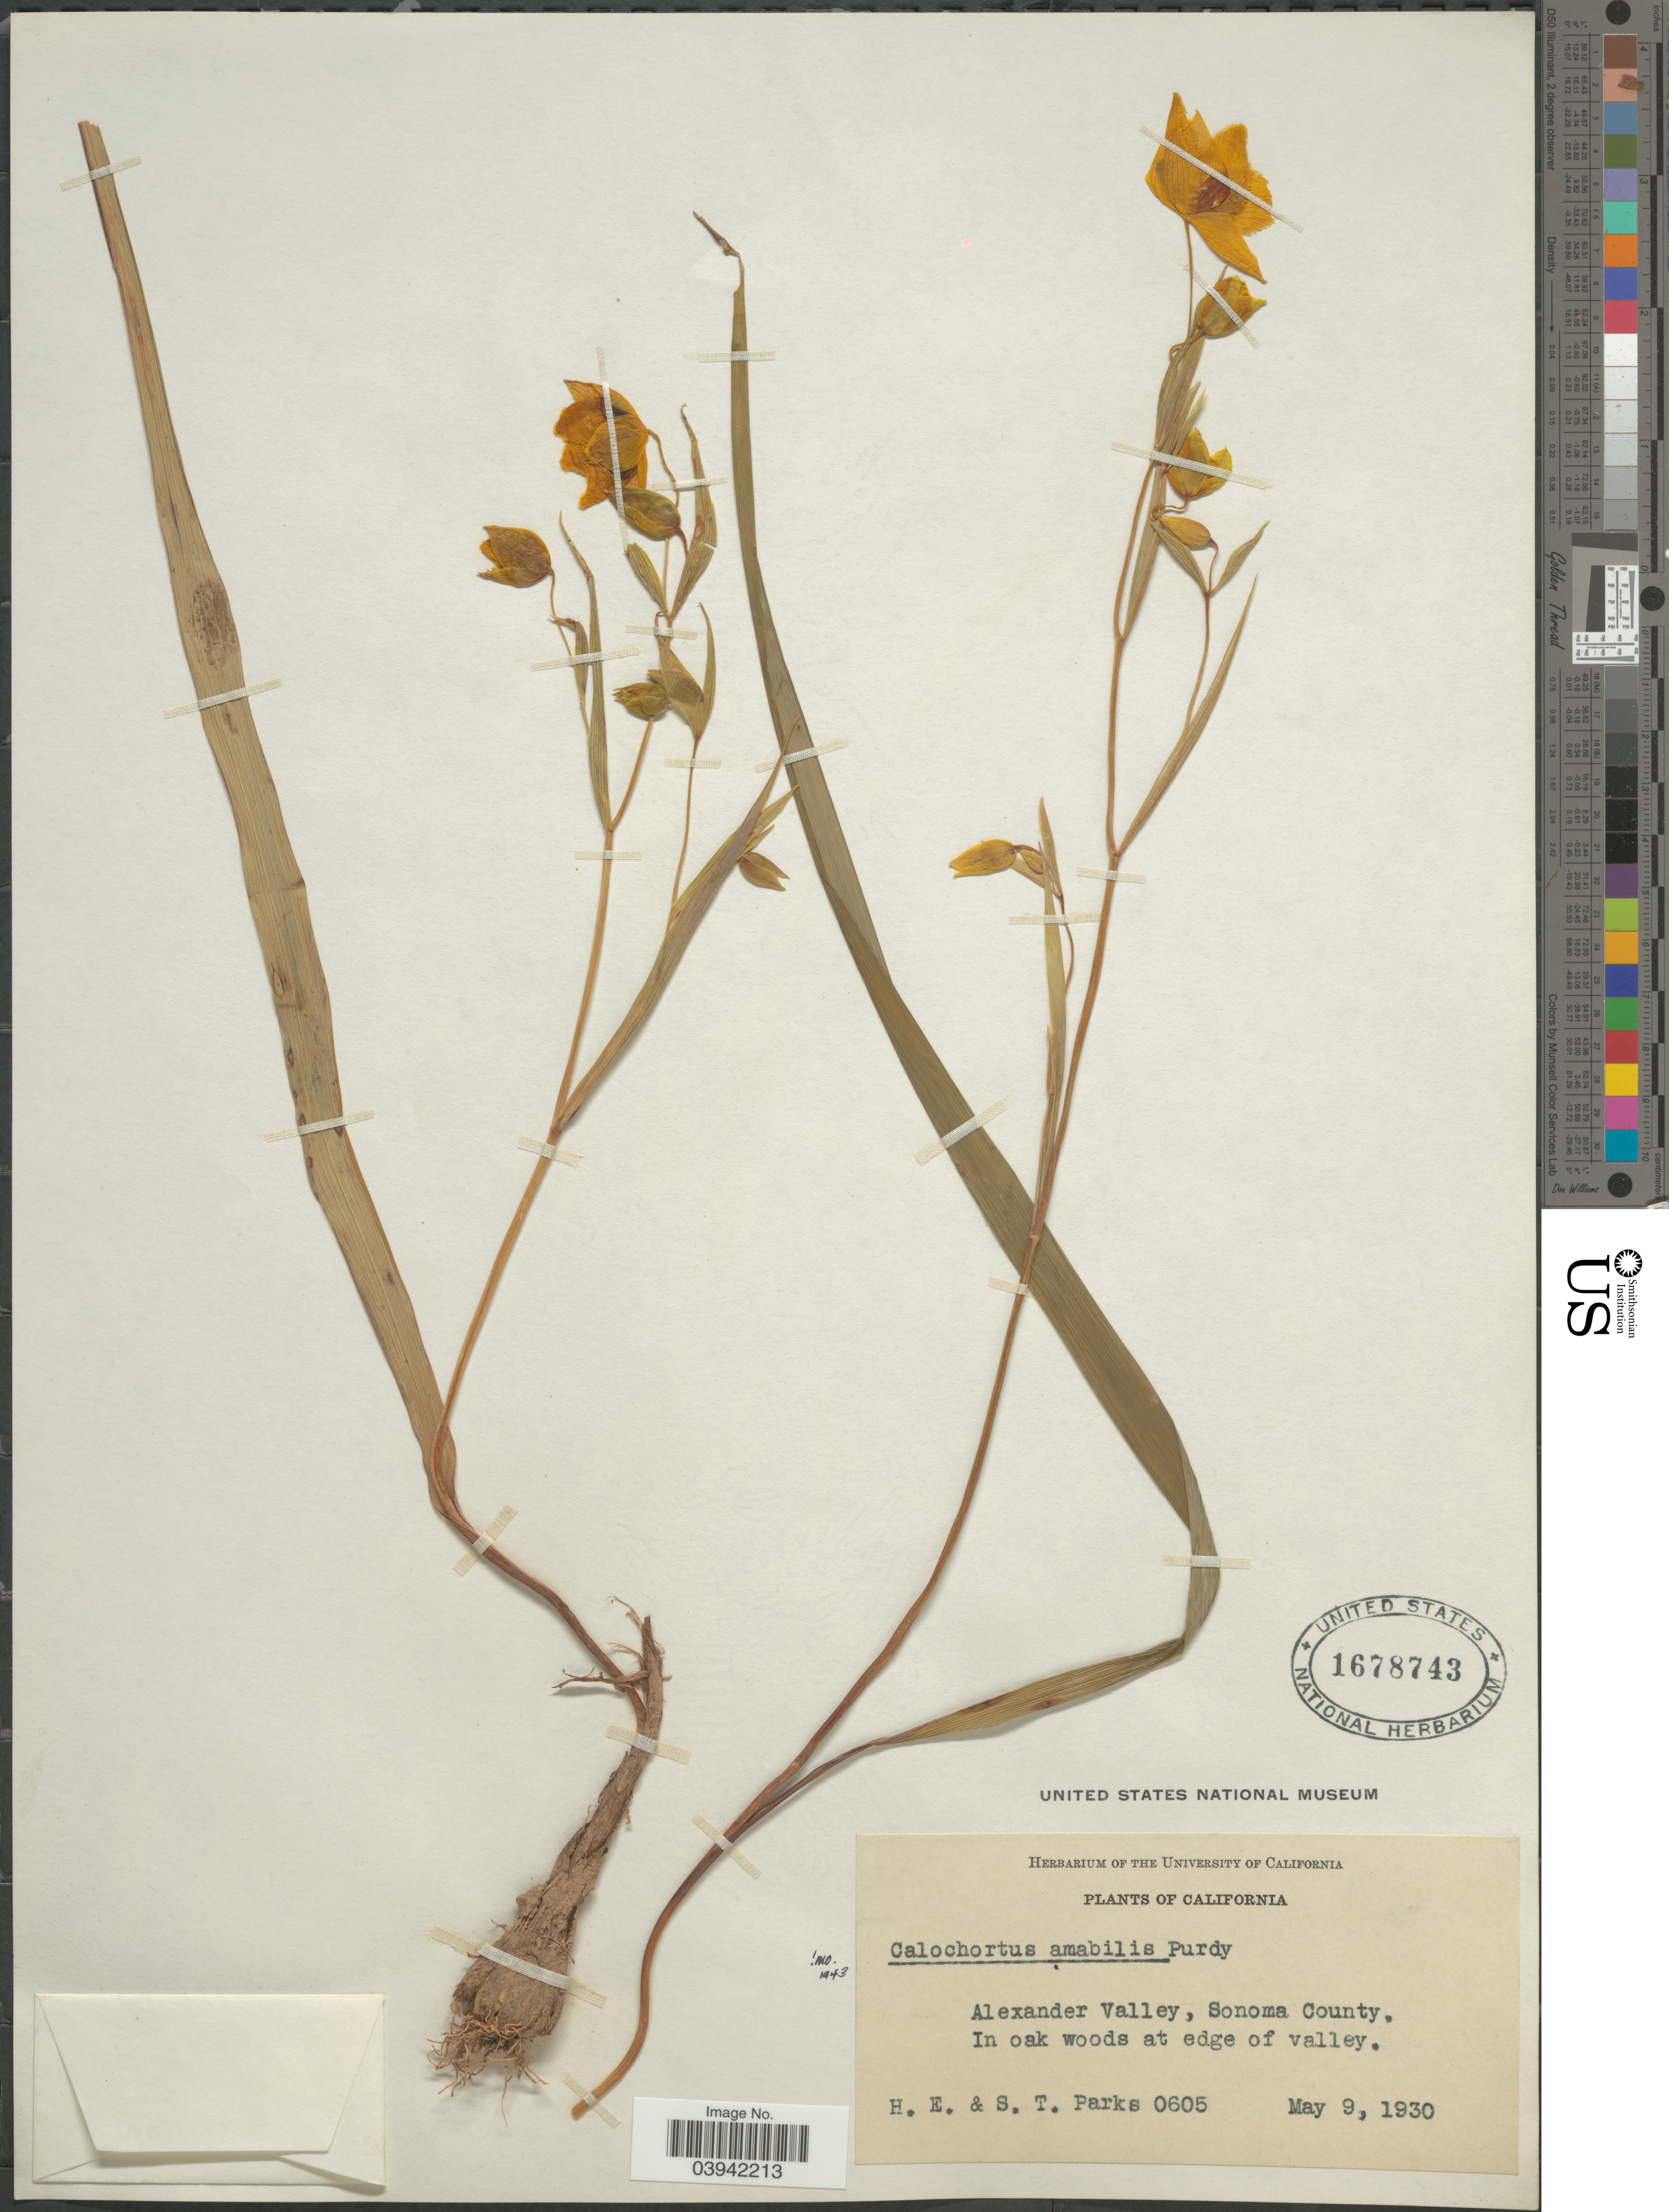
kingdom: Plantae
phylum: Tracheophyta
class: Liliopsida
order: Liliales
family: Liliaceae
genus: Calochortus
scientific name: Calochortus amabilis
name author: Purdy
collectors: H. E. Parks & S. Parks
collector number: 0605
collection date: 1930-05-09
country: United States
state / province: California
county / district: Sonoma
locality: Alexander Valley, Sonoma County. In oak woods at edge of valley.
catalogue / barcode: US 1678743